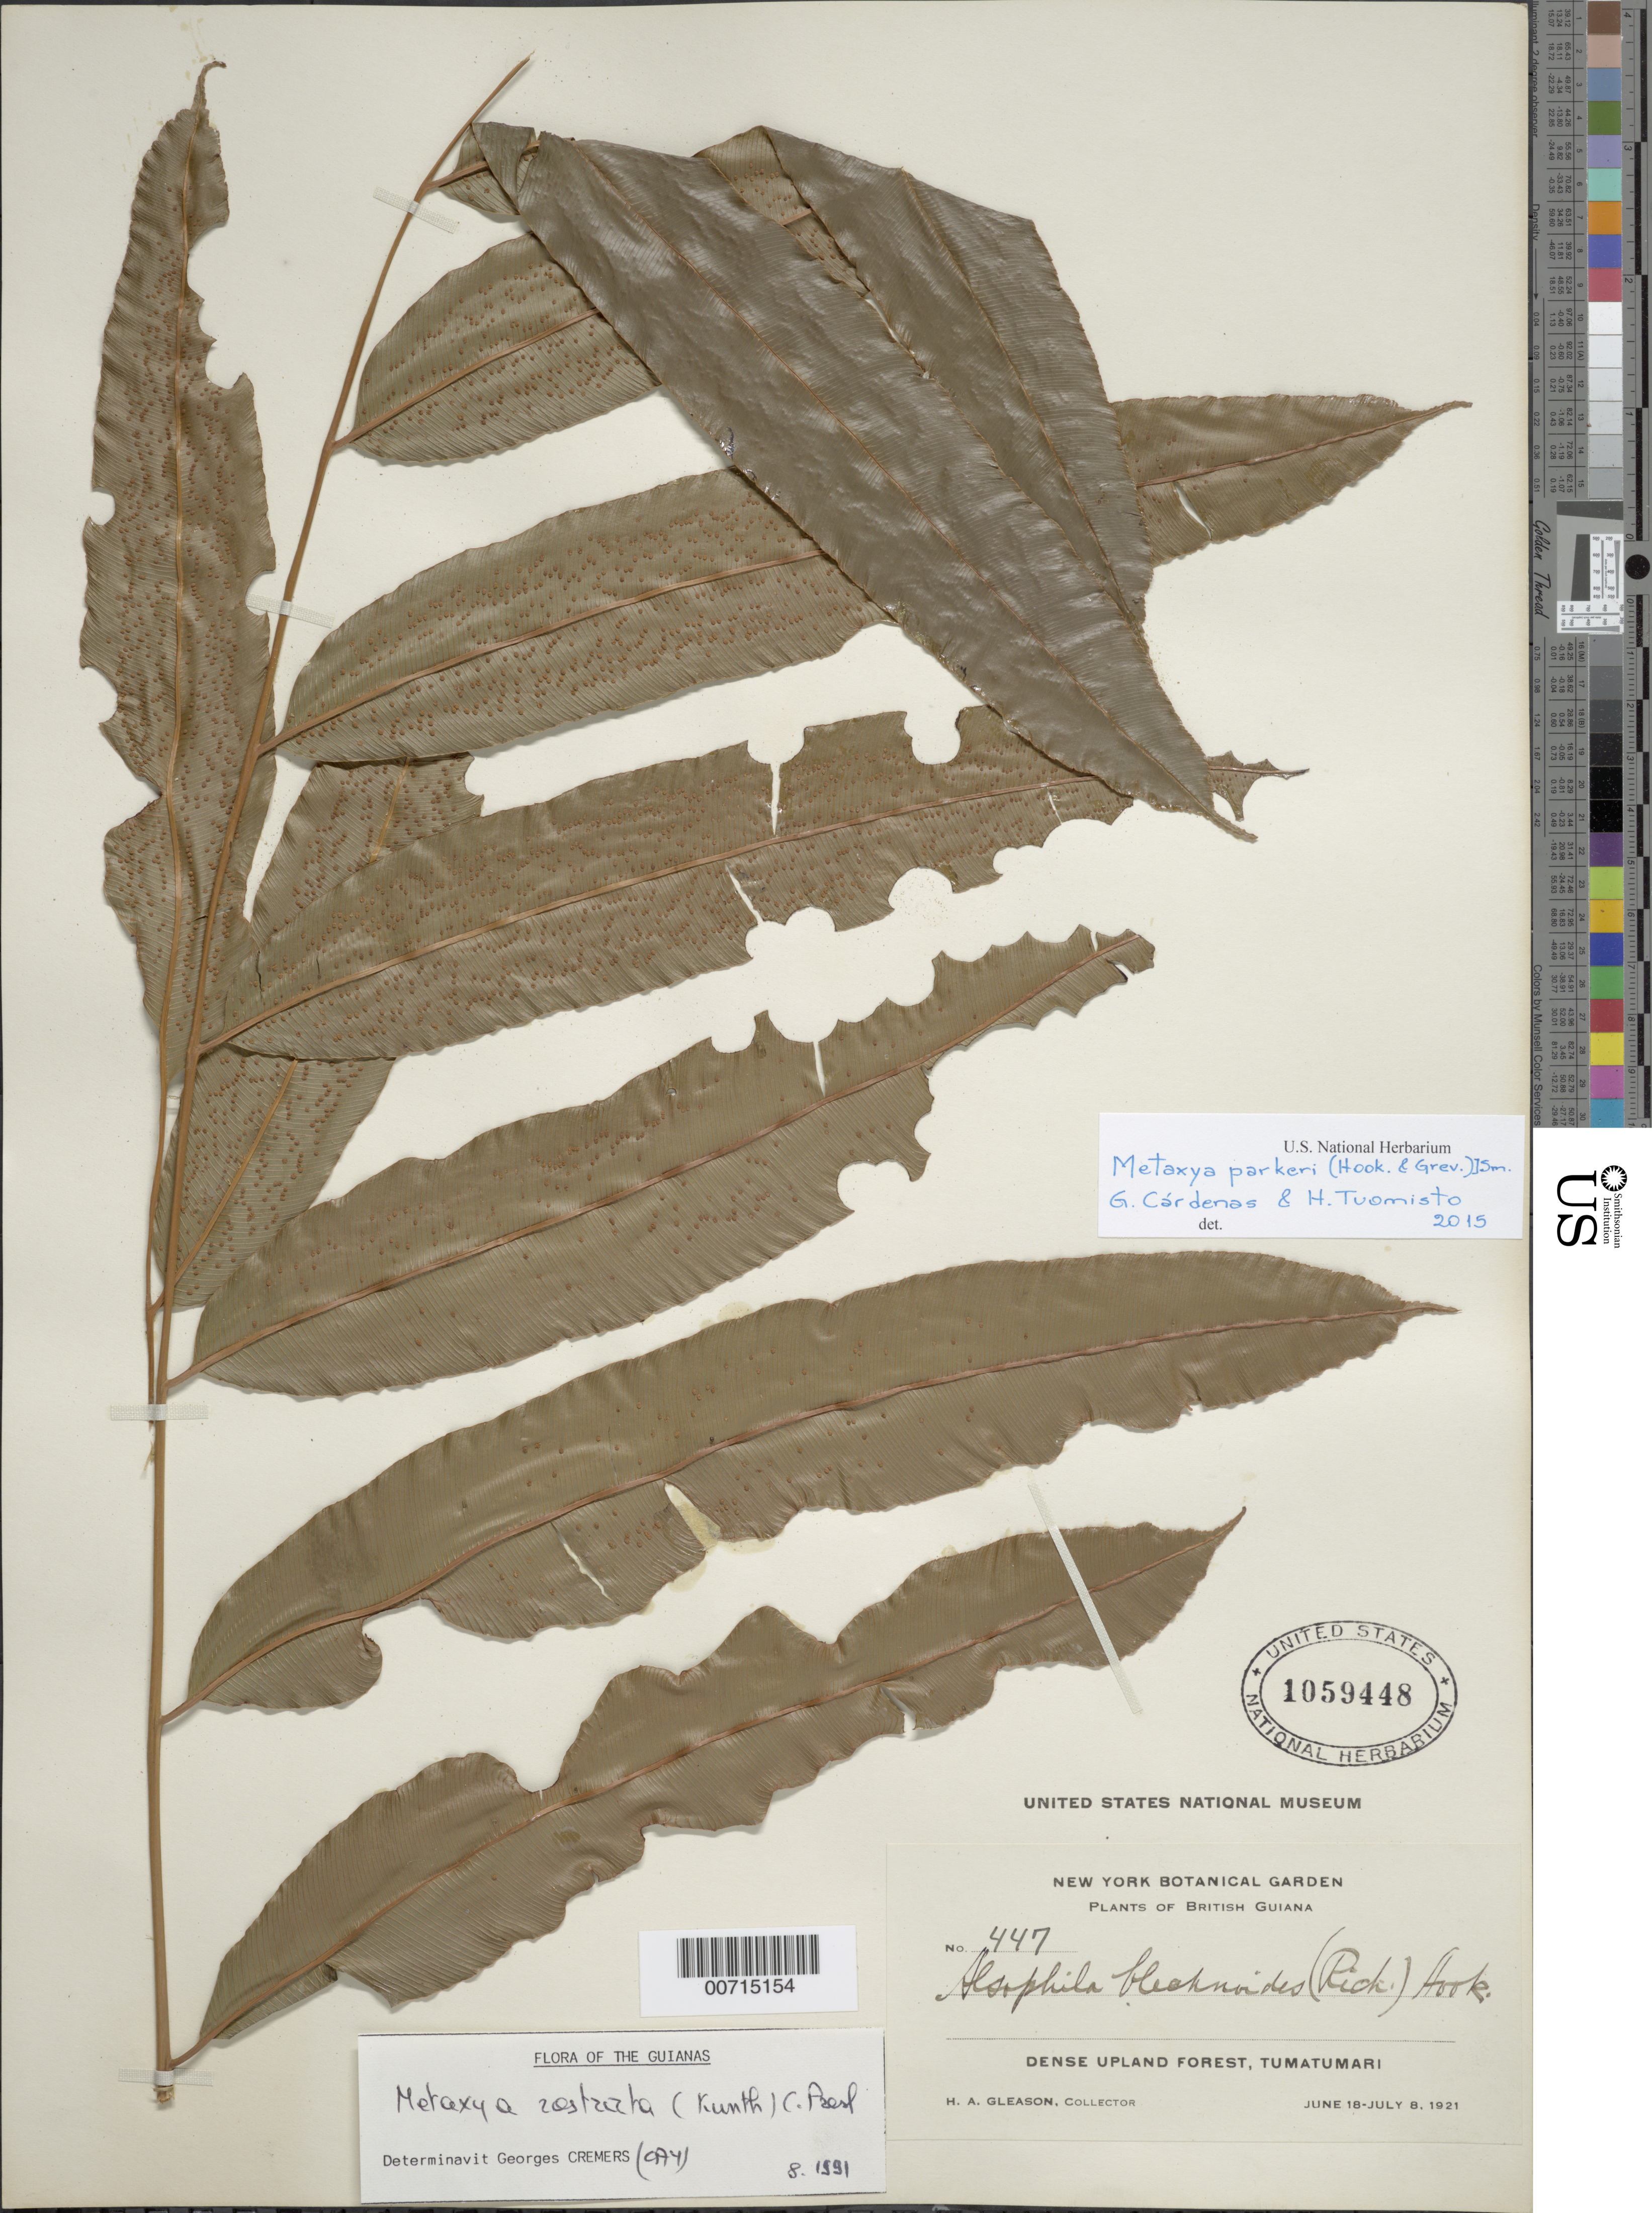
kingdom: Plantae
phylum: Tracheophyta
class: Polypodiopsida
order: Cyatheales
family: Metaxyaceae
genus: Metaxya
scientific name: Metaxya parkeri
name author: (Hook. & Grev.) J. Sm.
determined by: Cárdenas, G.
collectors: H. A. Gleason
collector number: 447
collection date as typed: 18-Jun-21 to 8-Jul-21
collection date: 1921-06-18/1921-07-08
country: Guyana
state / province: Potaro-Siparuni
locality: Tumatumari Village, Potaro R.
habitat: Dense upland forest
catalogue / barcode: US 1059448